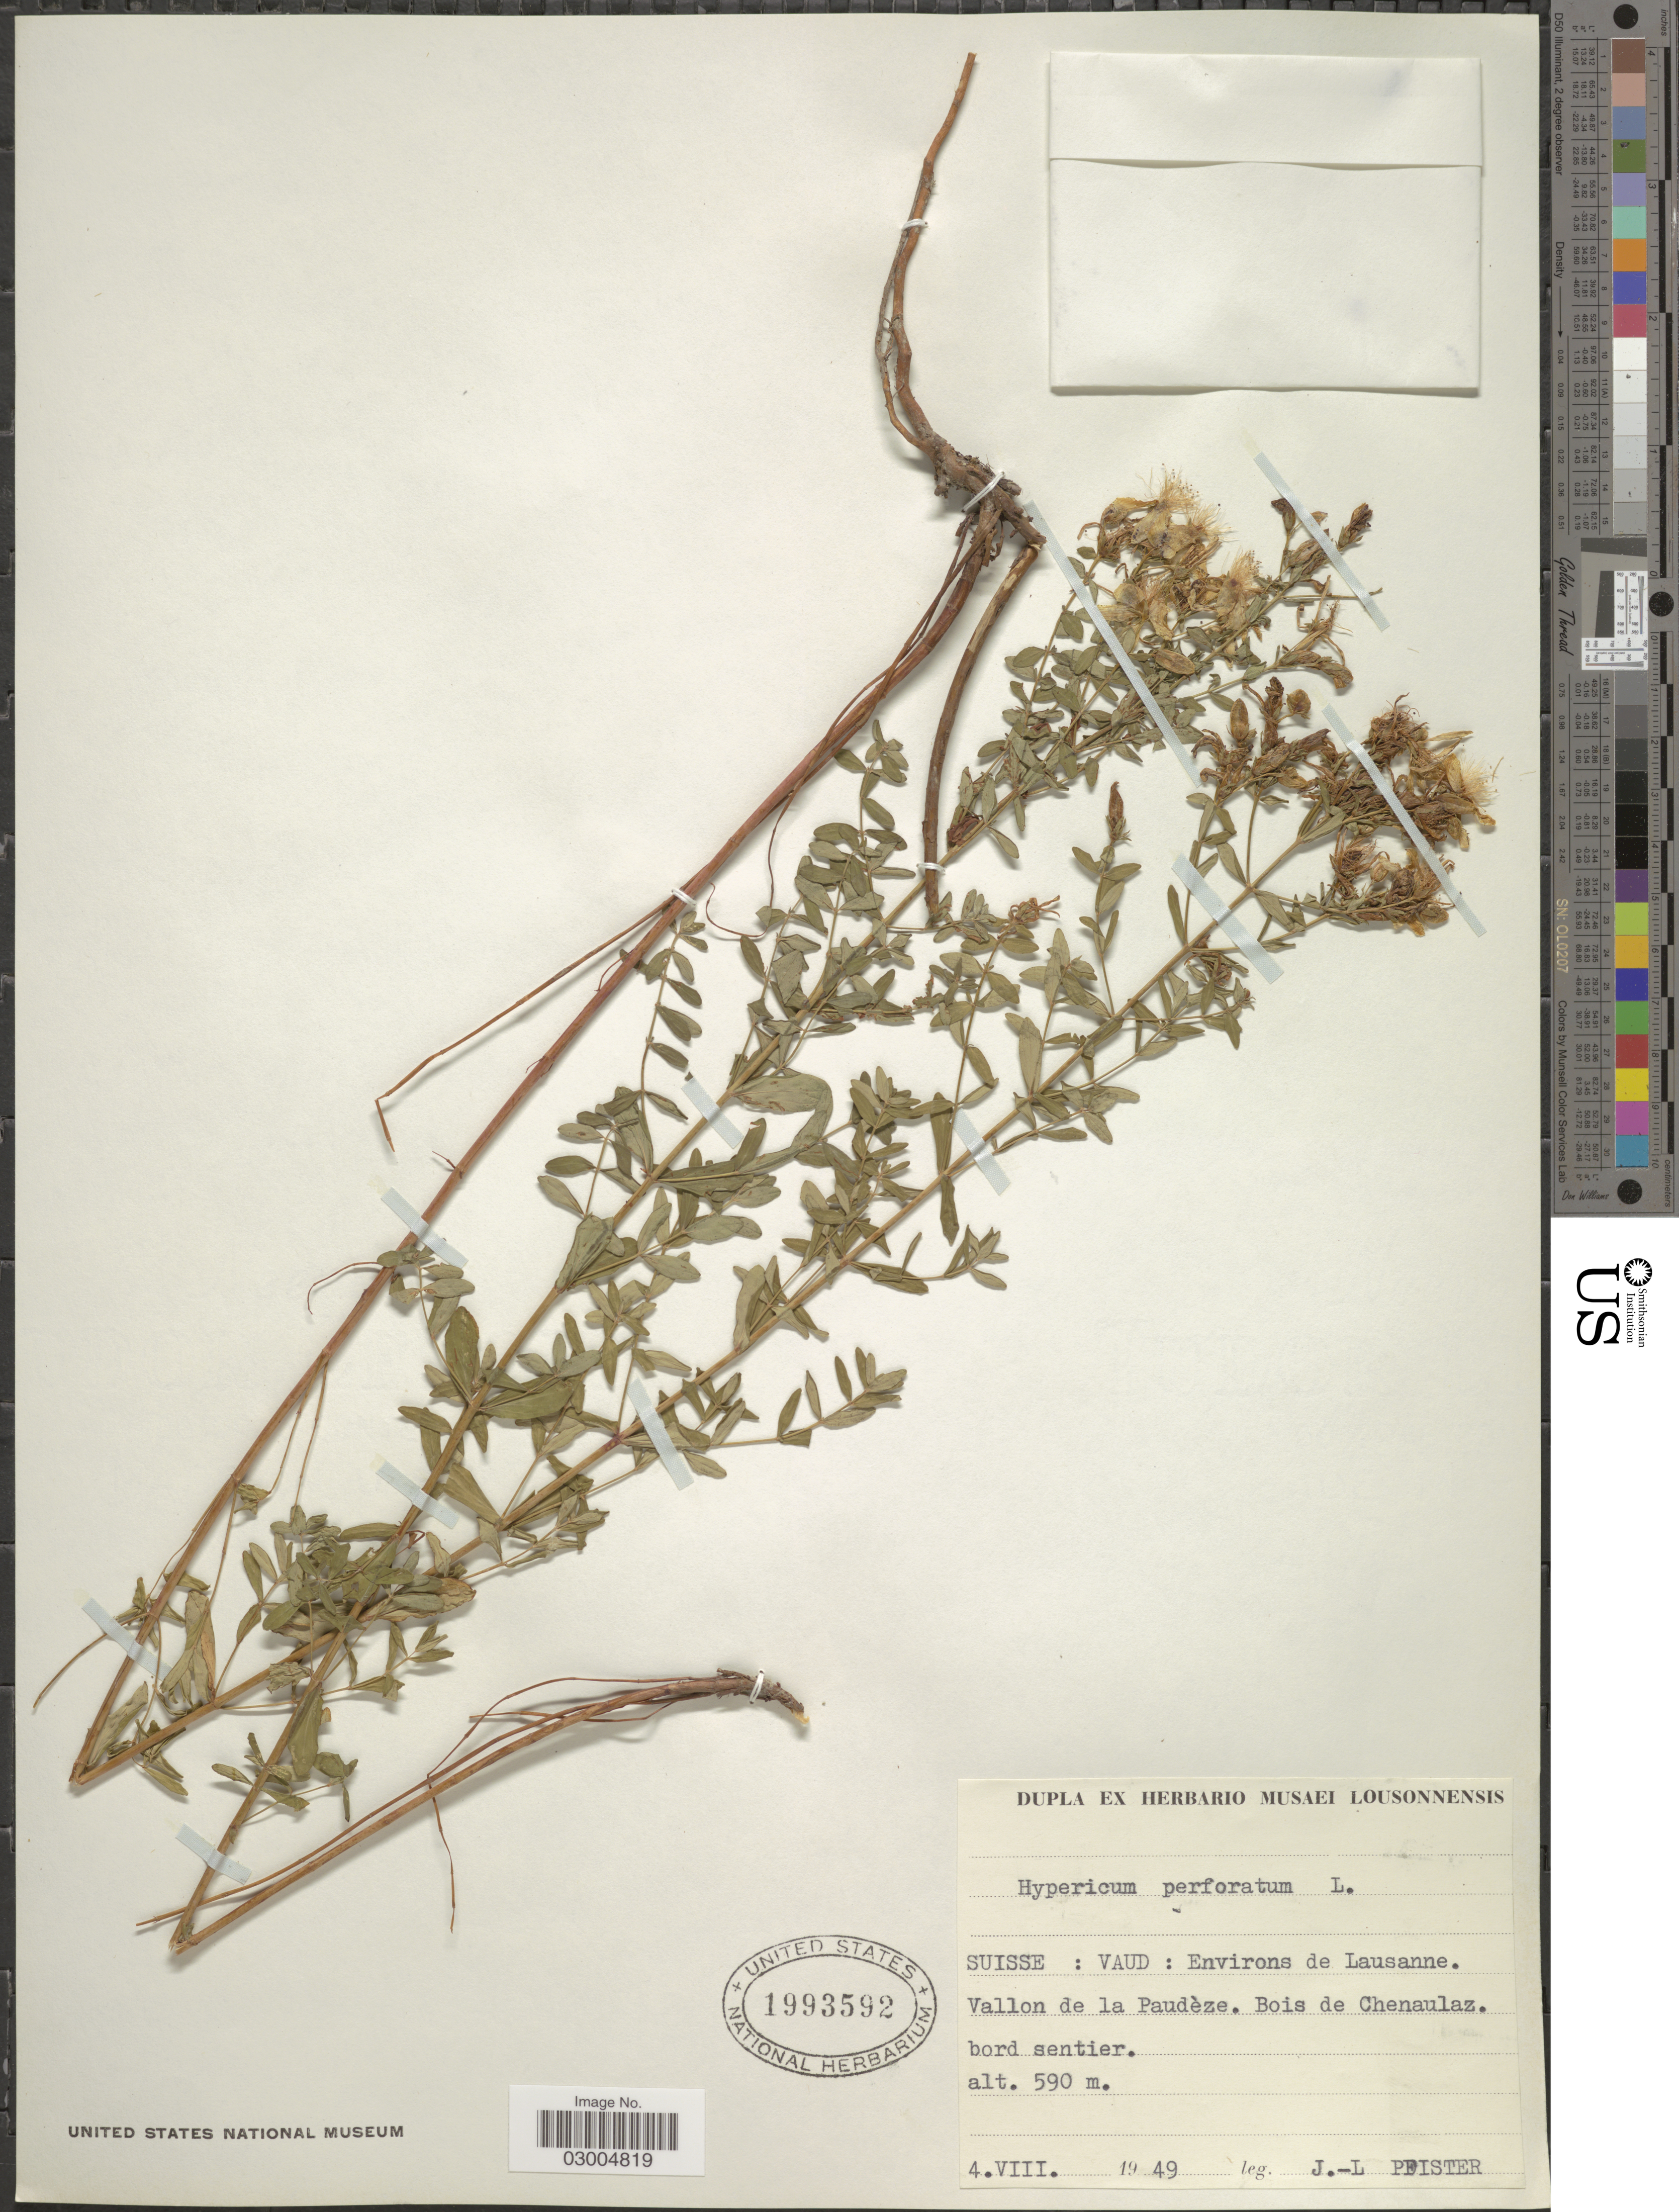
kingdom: Plantae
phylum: Tracheophyta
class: Magnoliopsida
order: Malpighiales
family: Hypericaceae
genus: Hypericum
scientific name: Hypericum perforatum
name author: L.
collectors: J. Pfister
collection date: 1949-08-04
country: Switzerland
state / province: Vaud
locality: Suisse: Environs de Lausanne. Vallon de la Paudèze. Bois de Chenaulaz.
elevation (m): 590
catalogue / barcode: US 1993592